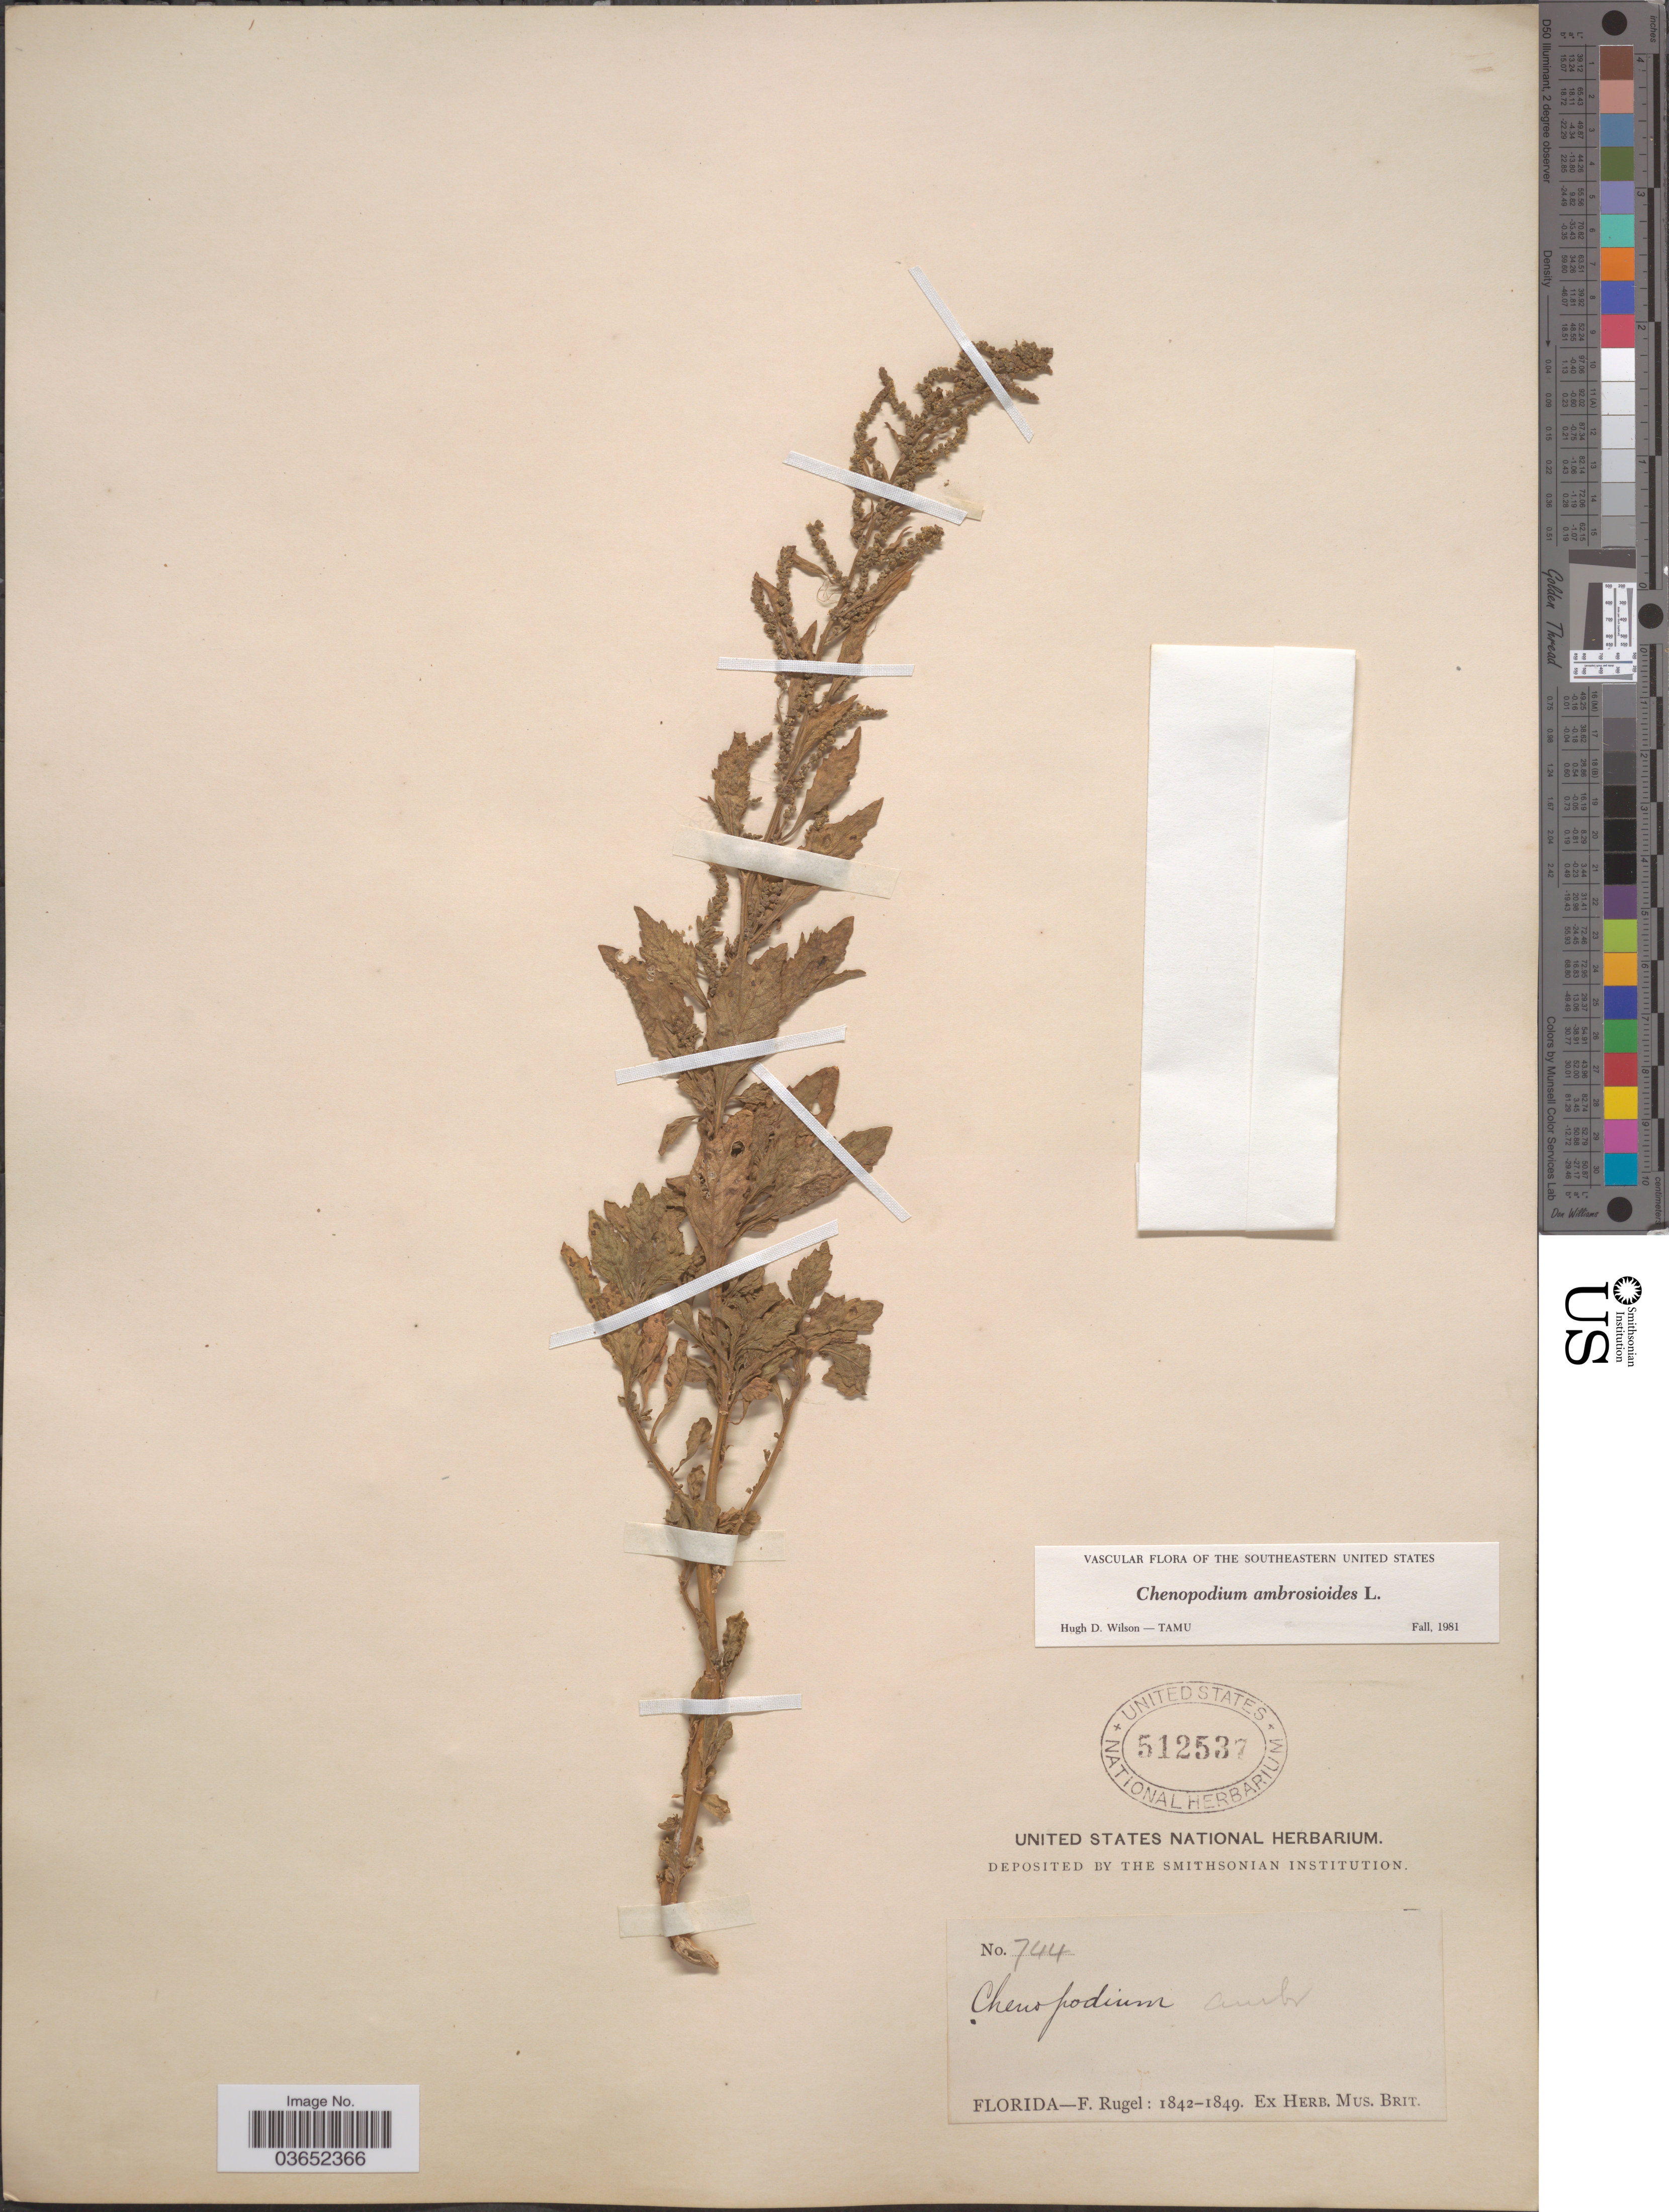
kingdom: Plantae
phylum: Tracheophyta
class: Magnoliopsida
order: Caryophyllales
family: Amaranthaceae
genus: Chenopodium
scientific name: Chenopodium ambrosioides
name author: L.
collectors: F. Rugel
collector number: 744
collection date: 1842/1849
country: United States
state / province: Florida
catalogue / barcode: US 512537